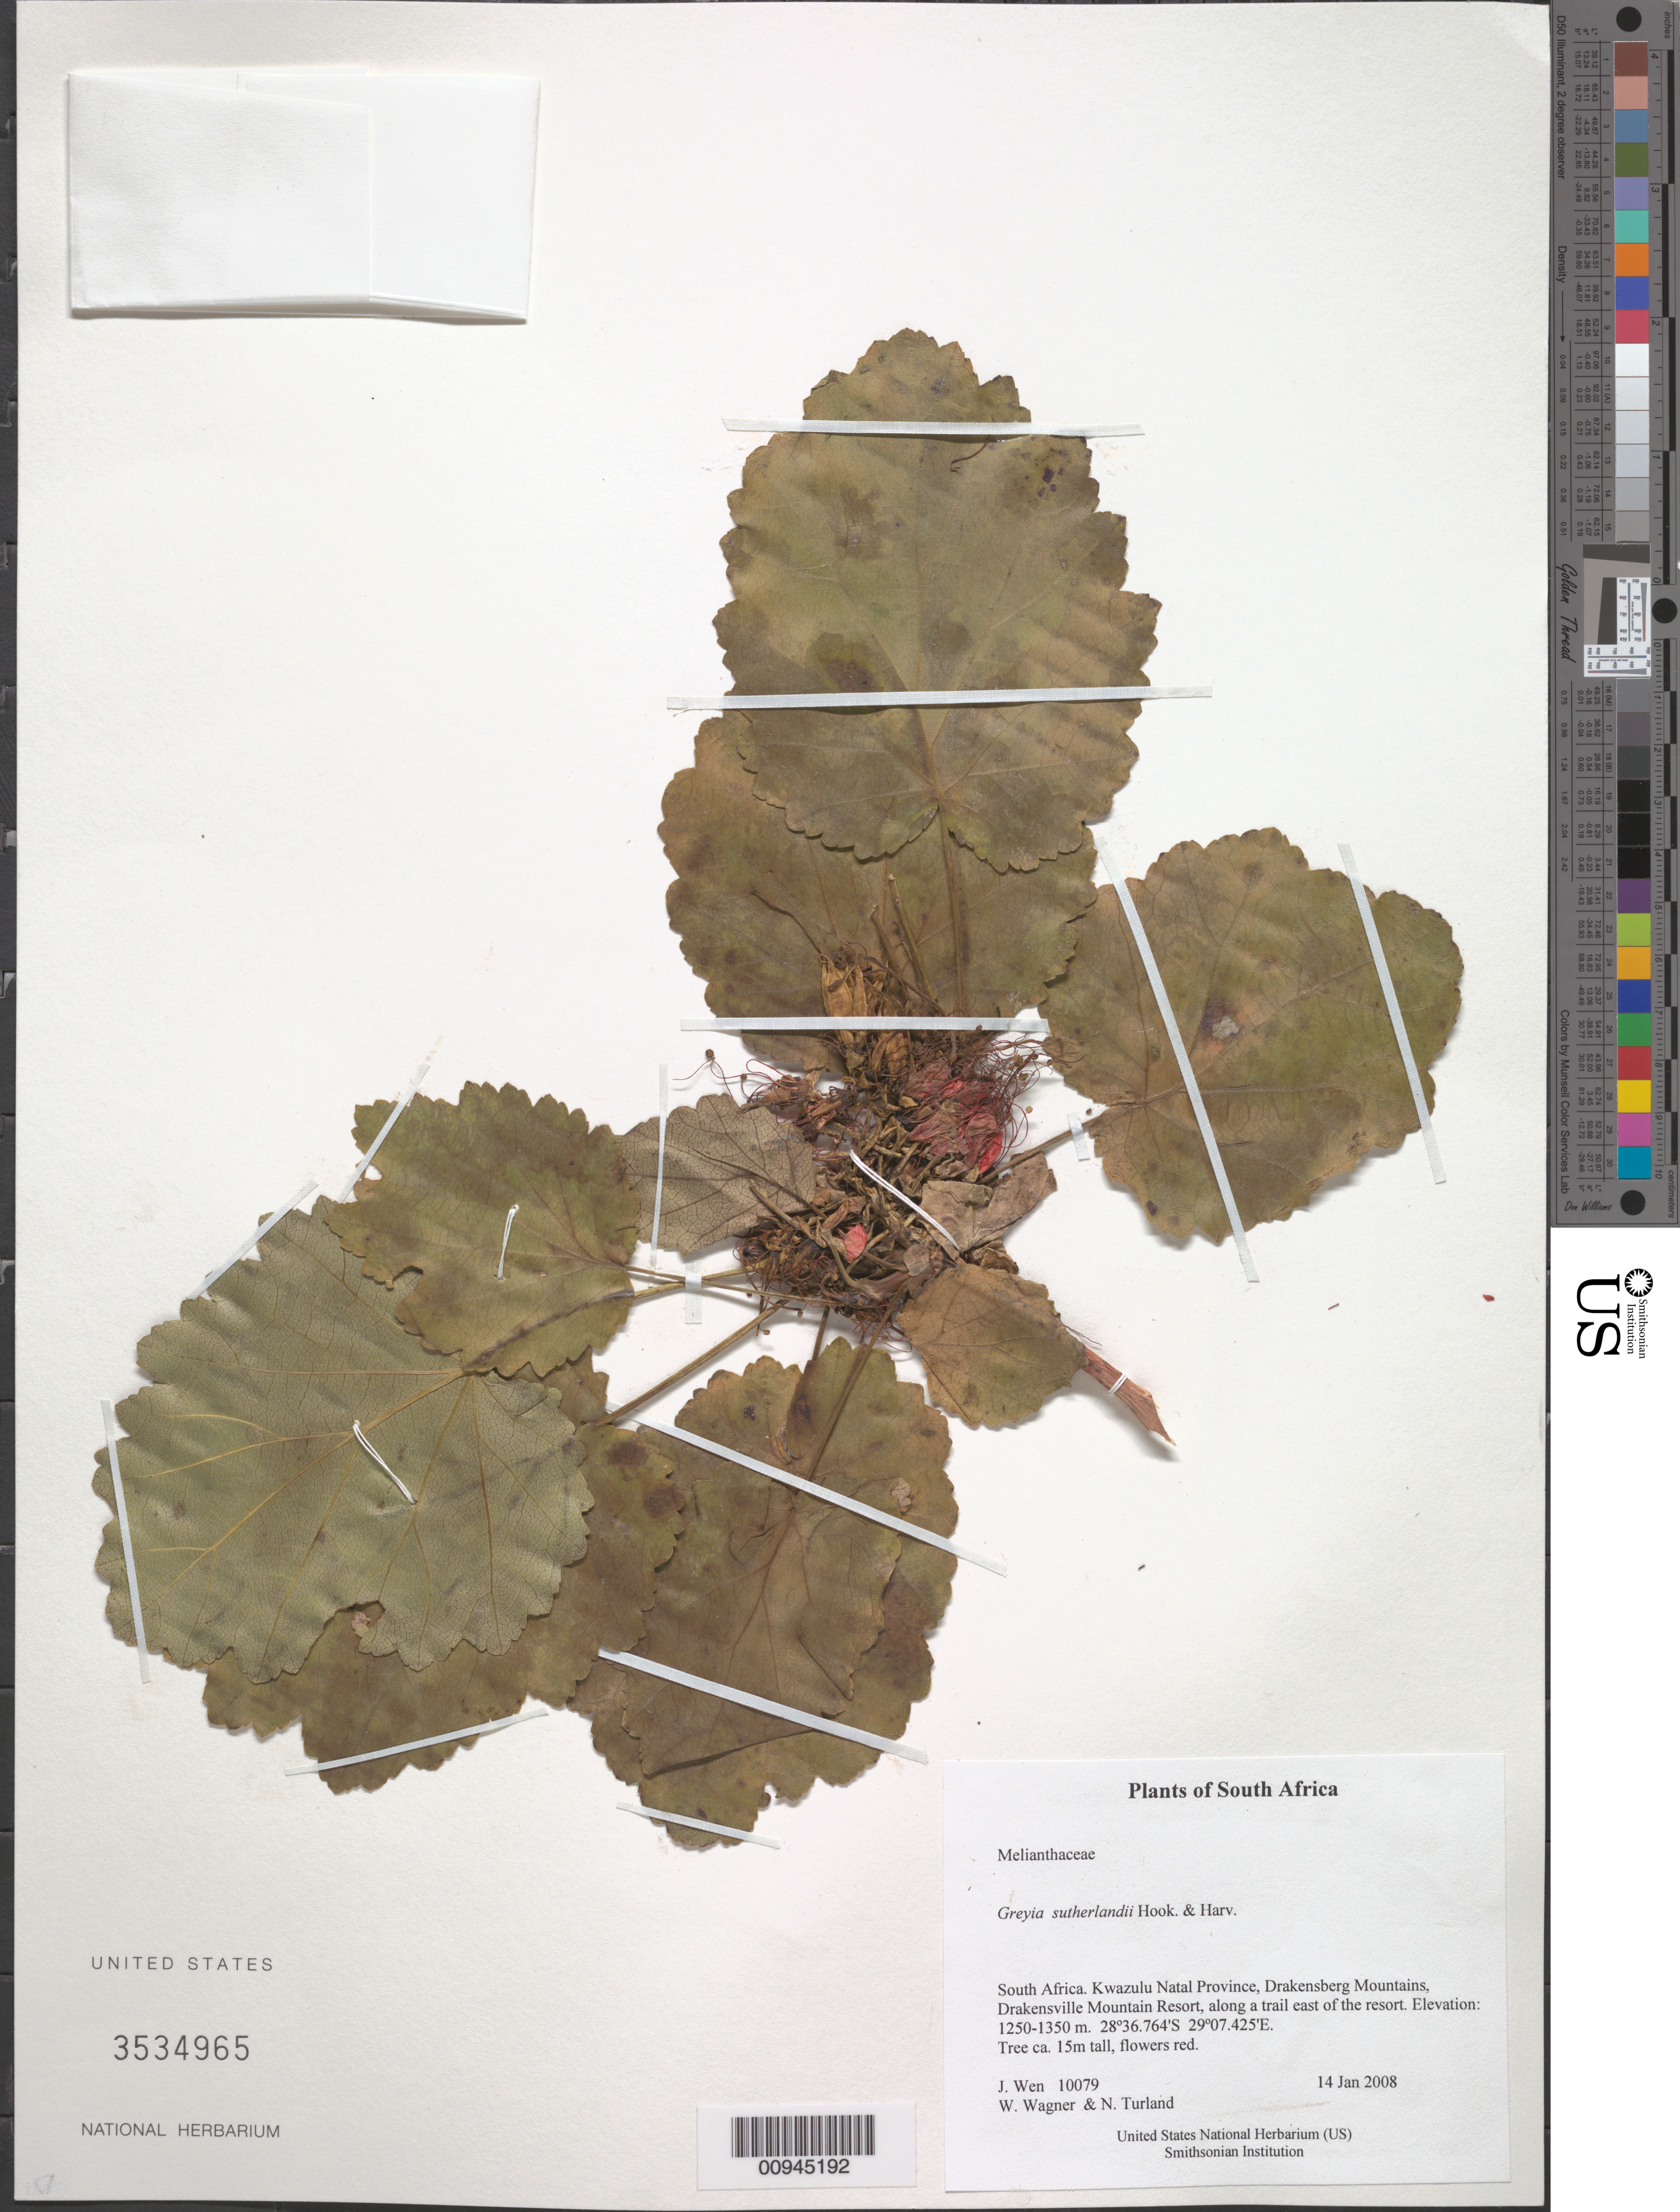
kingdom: Plantae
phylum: Tracheophyta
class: Magnoliopsida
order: Geraniales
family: Francoaceae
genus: Greyia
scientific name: Greyia sutherlandii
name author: Hook. & Harv.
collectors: J. Wen, W. L. Wagner & N. Turland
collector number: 7079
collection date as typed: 14 Jan 2008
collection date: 2008-01-14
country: South Africa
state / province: KwaZulu-Natal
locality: KwaZulu Natal Province, Drakensberg Mountains, Drakensville Mountain Resort, along a trail east of the resort.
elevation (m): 1250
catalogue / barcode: US 3534965